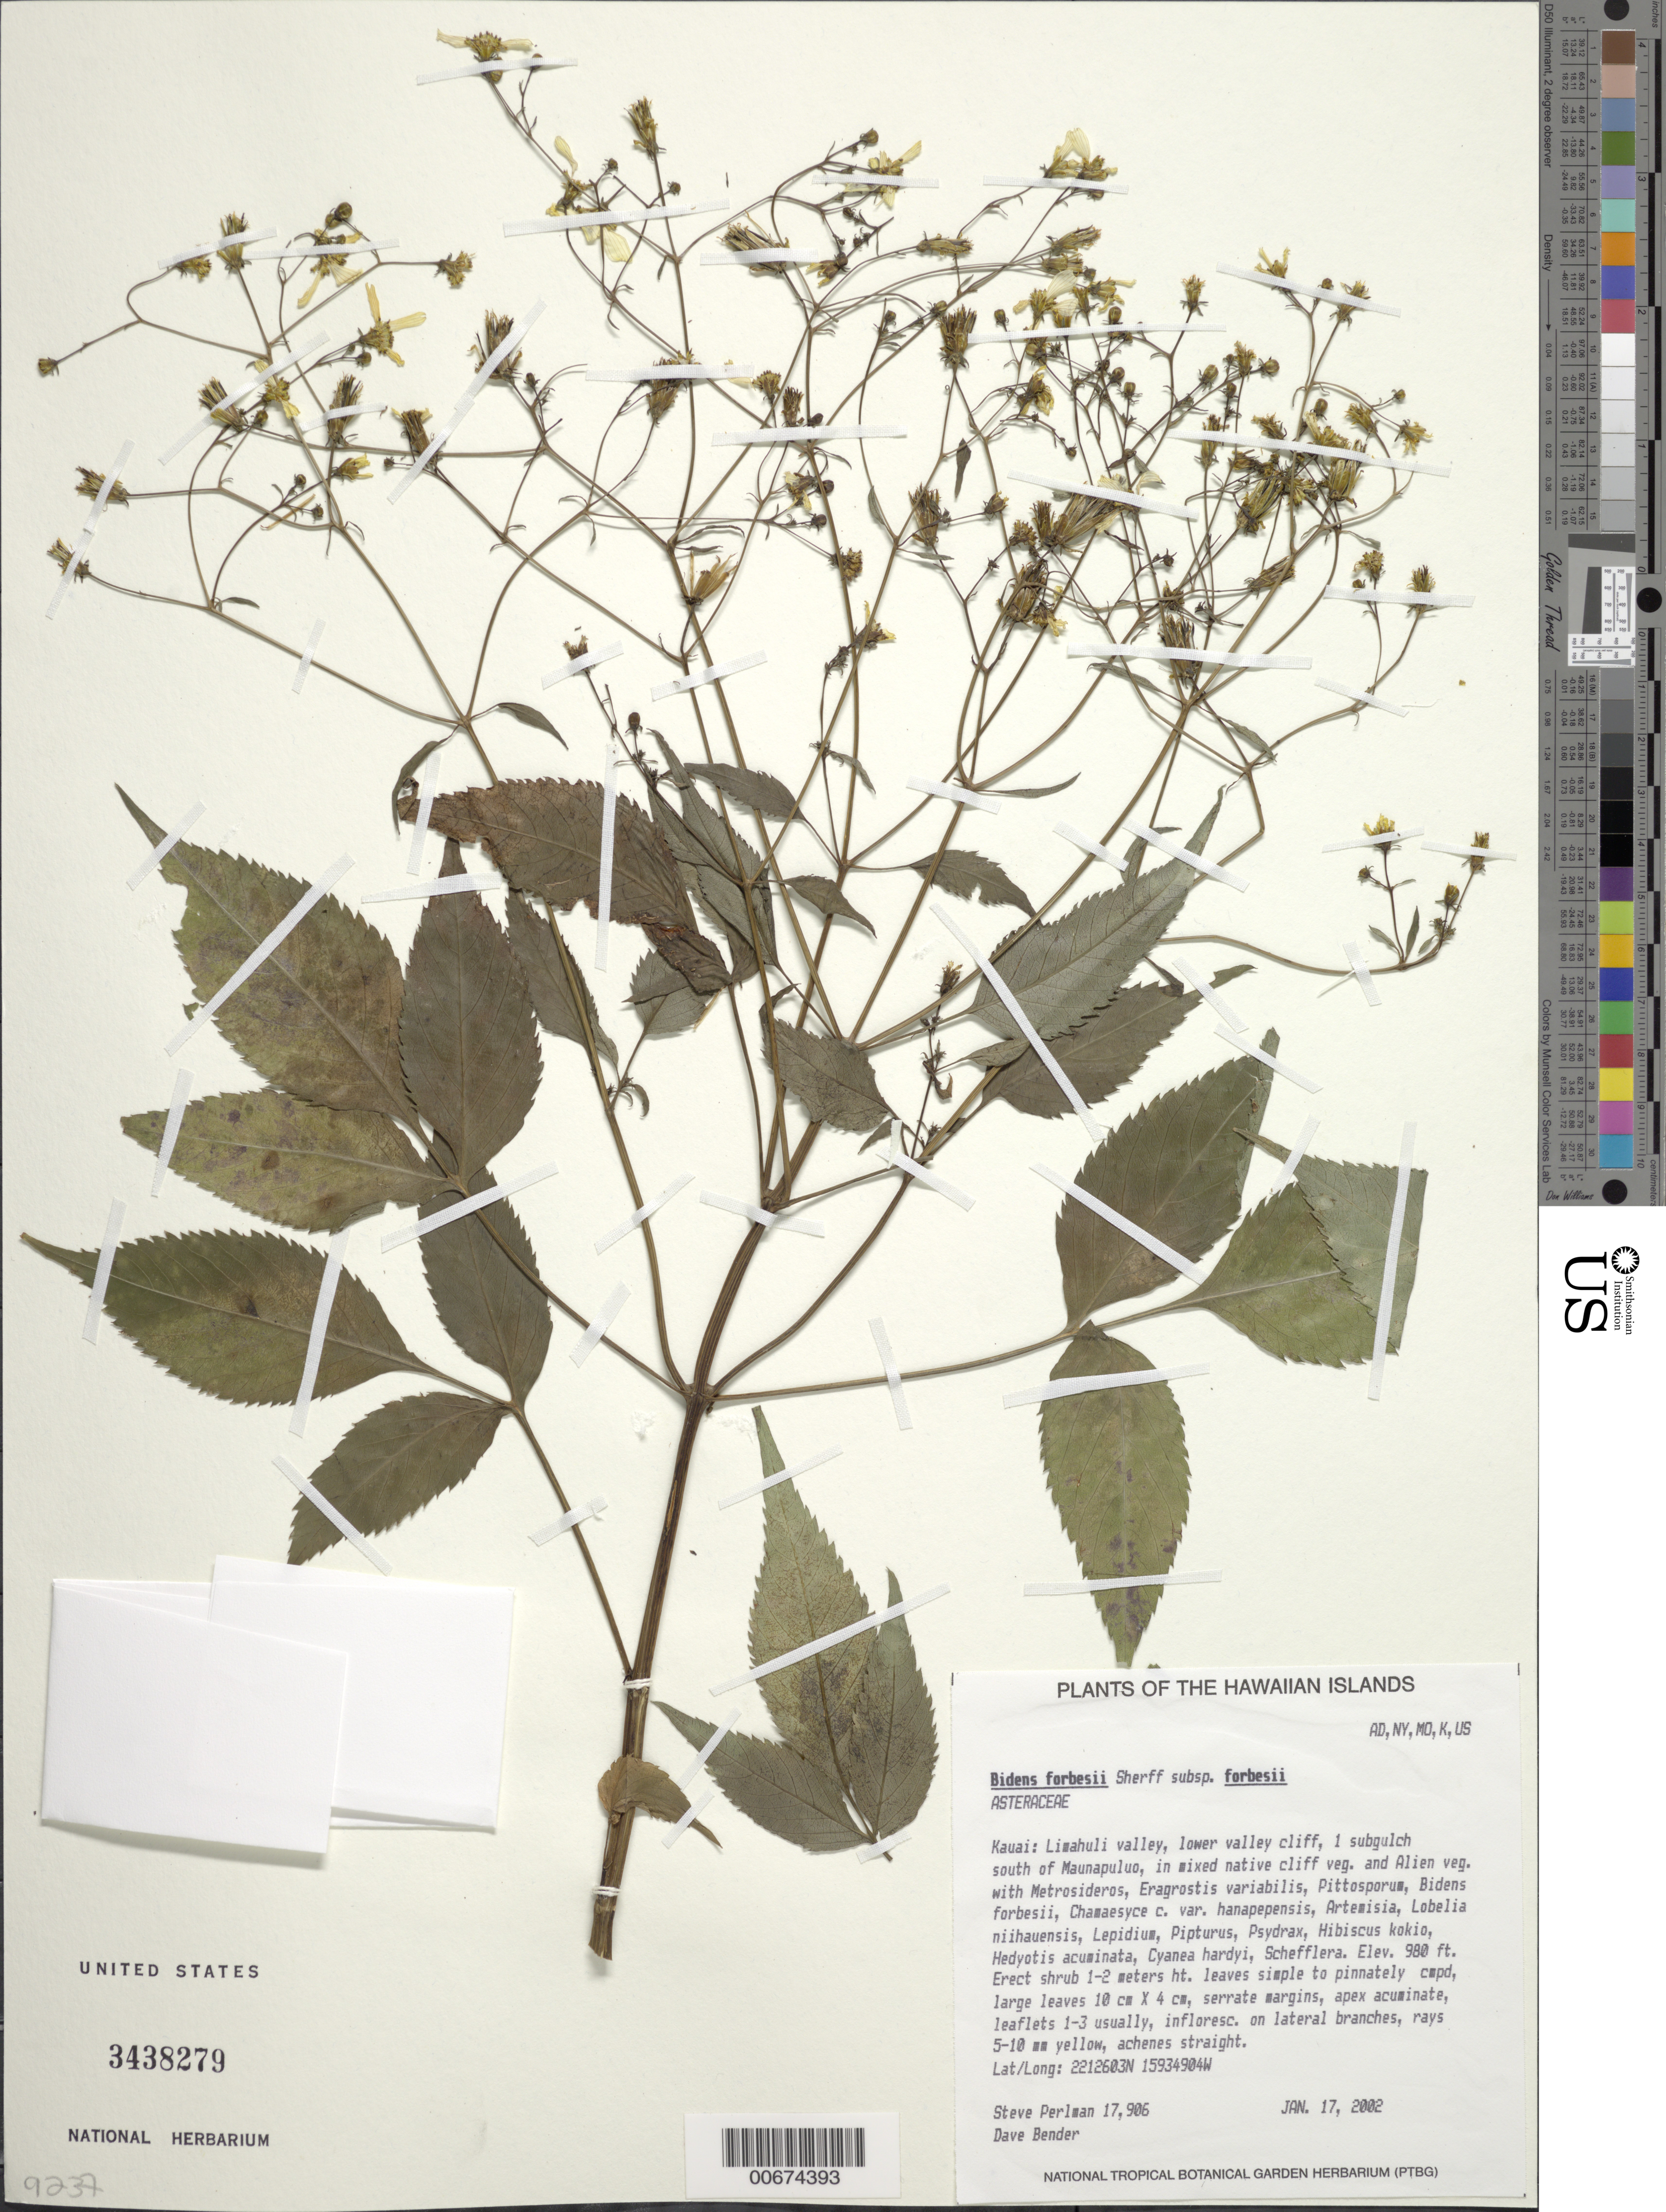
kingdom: Plantae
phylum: Tracheophyta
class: Magnoliopsida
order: Asterales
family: Asteraceae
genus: Bidens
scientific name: Bidens forbesii subsp. forbesii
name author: Sherff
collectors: S. P. Perlman & D. Bender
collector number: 17906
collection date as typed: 17 Jan 2002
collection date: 2002-01-17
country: United States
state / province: Hawaii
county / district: Kauai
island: Kaua'i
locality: Limahuli Valley, lower valley cliff, 1 subgulch, south of Maunapuluo in mixed native cliff veg. and Alien veg.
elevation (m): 298.7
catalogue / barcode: US 3438279